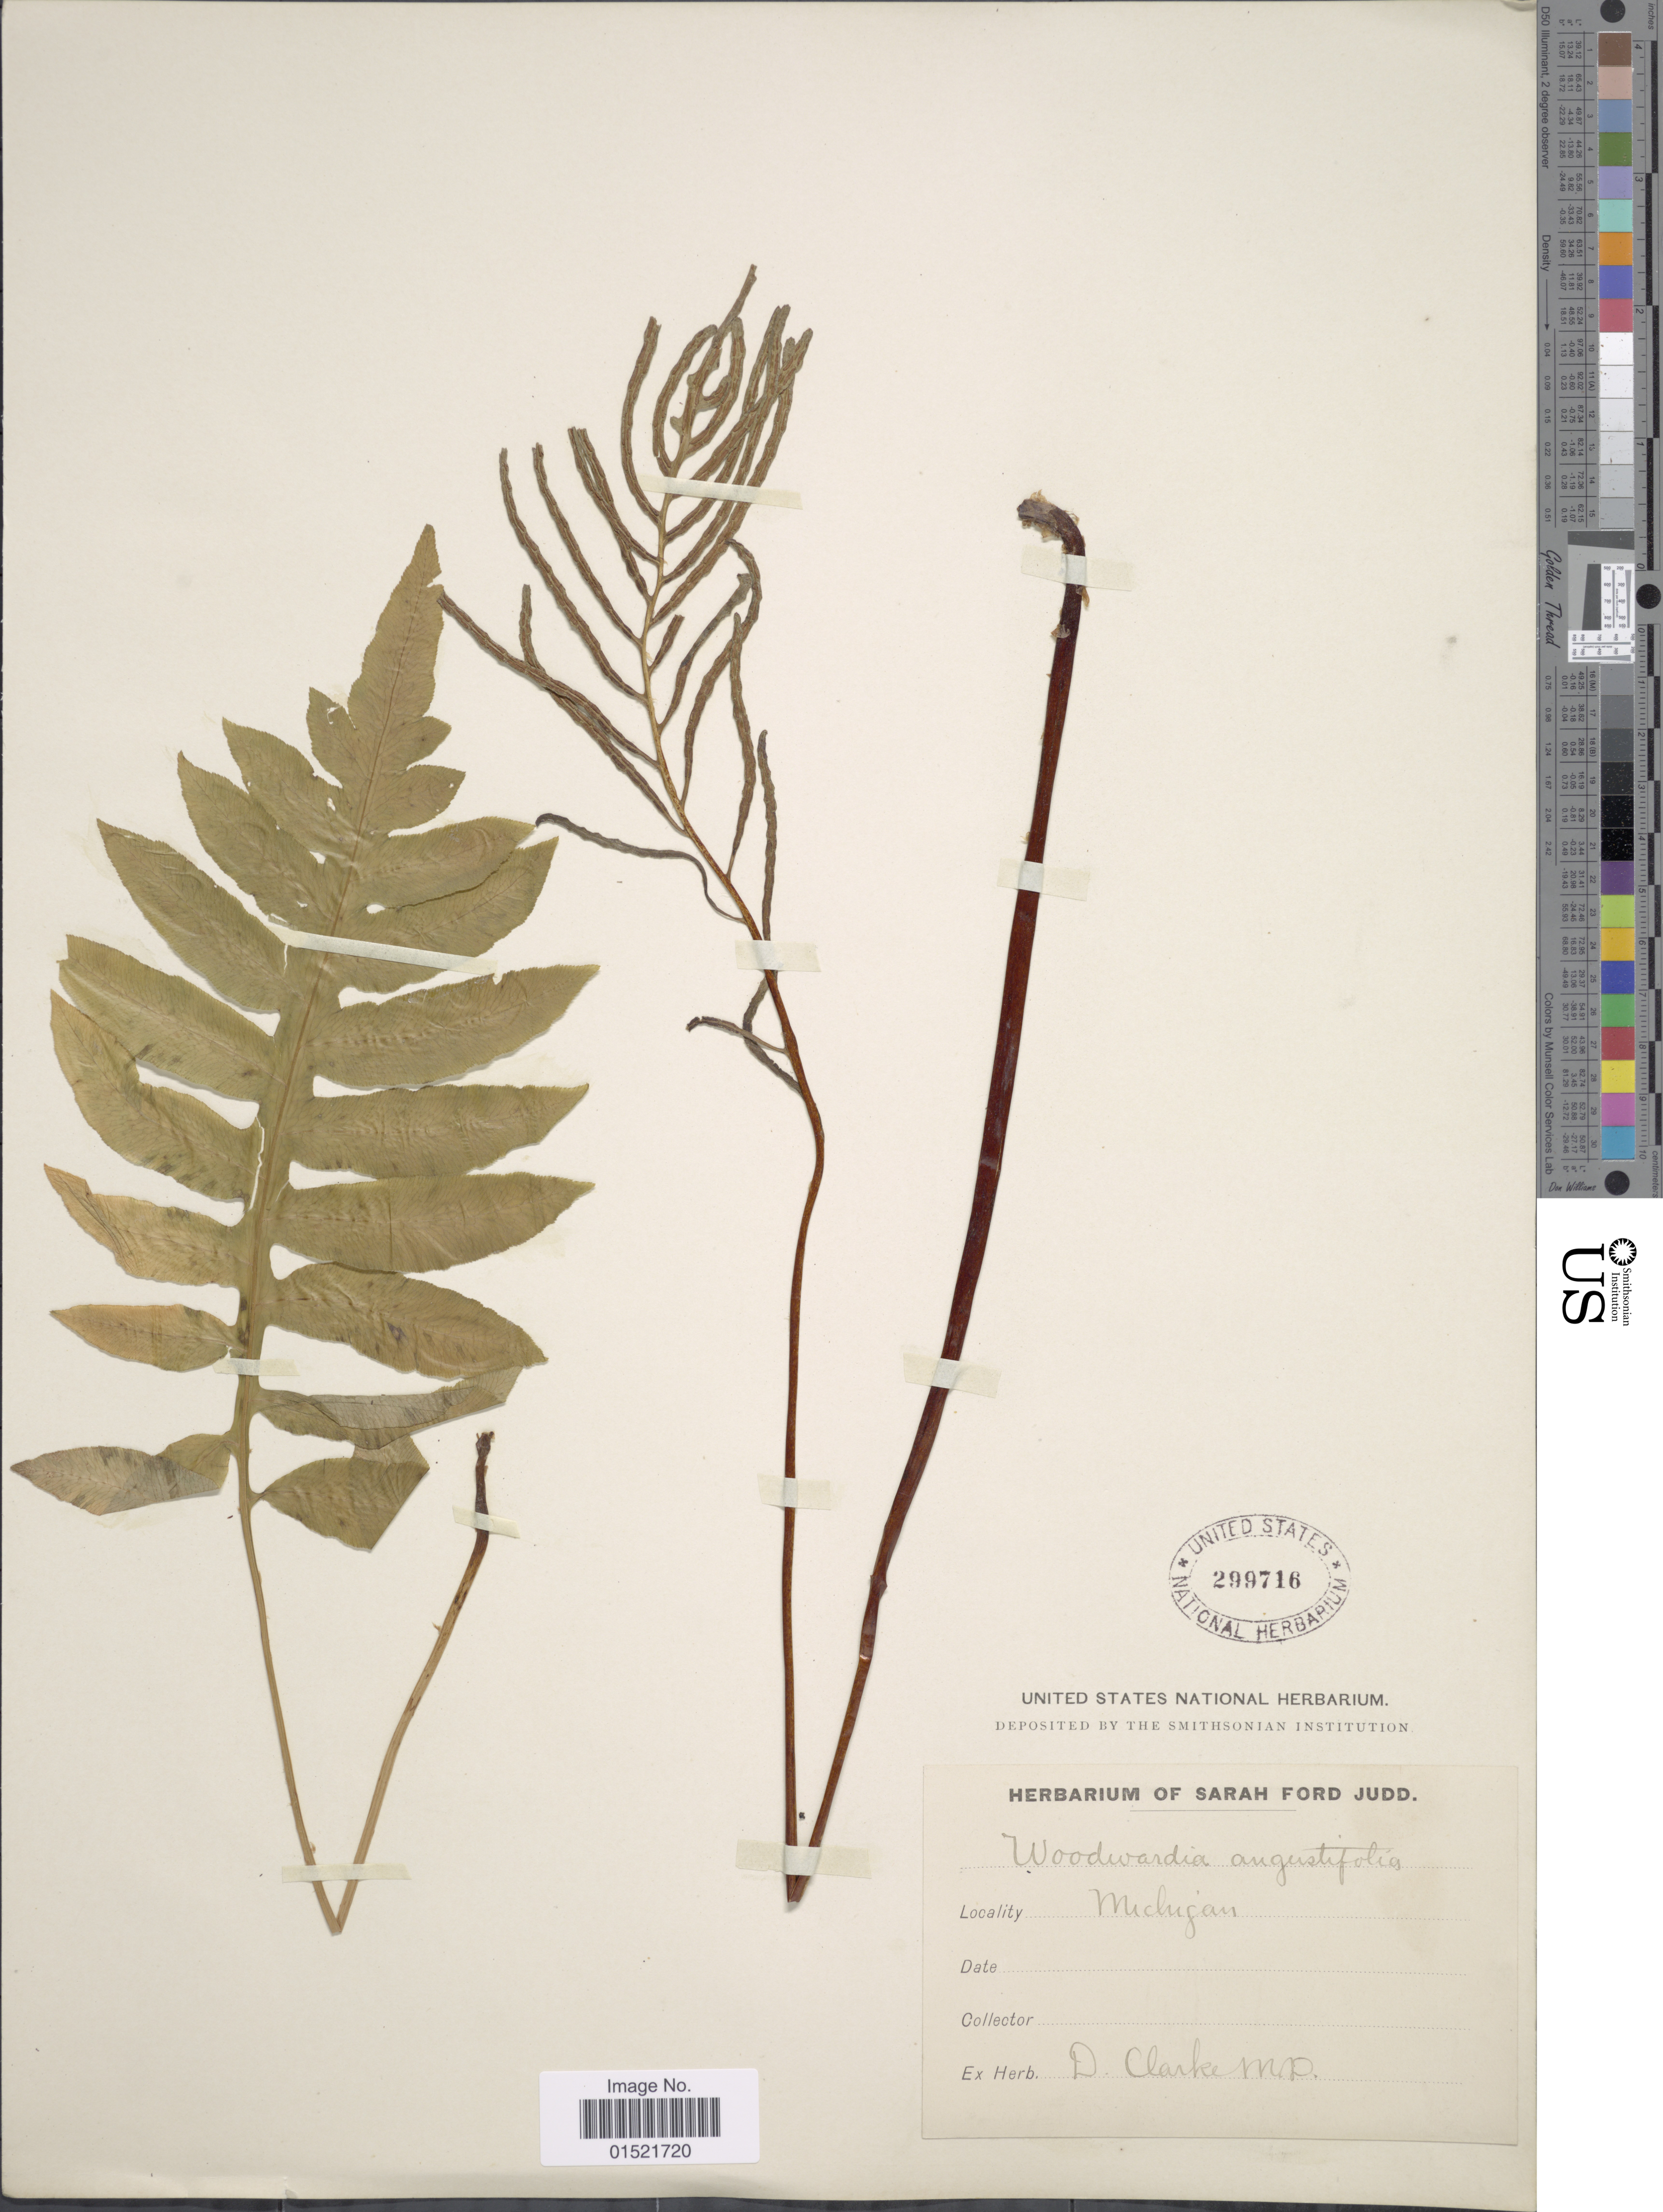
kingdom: Plantae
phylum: Tracheophyta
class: Polypodiopsida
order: Polypodiales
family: Blechnaceae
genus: Woodwardia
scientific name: Woodwardia areolata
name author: (L.) T. Moore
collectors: ex herb. D. Clarke M. P.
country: United States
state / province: Michigan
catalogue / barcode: US 299716